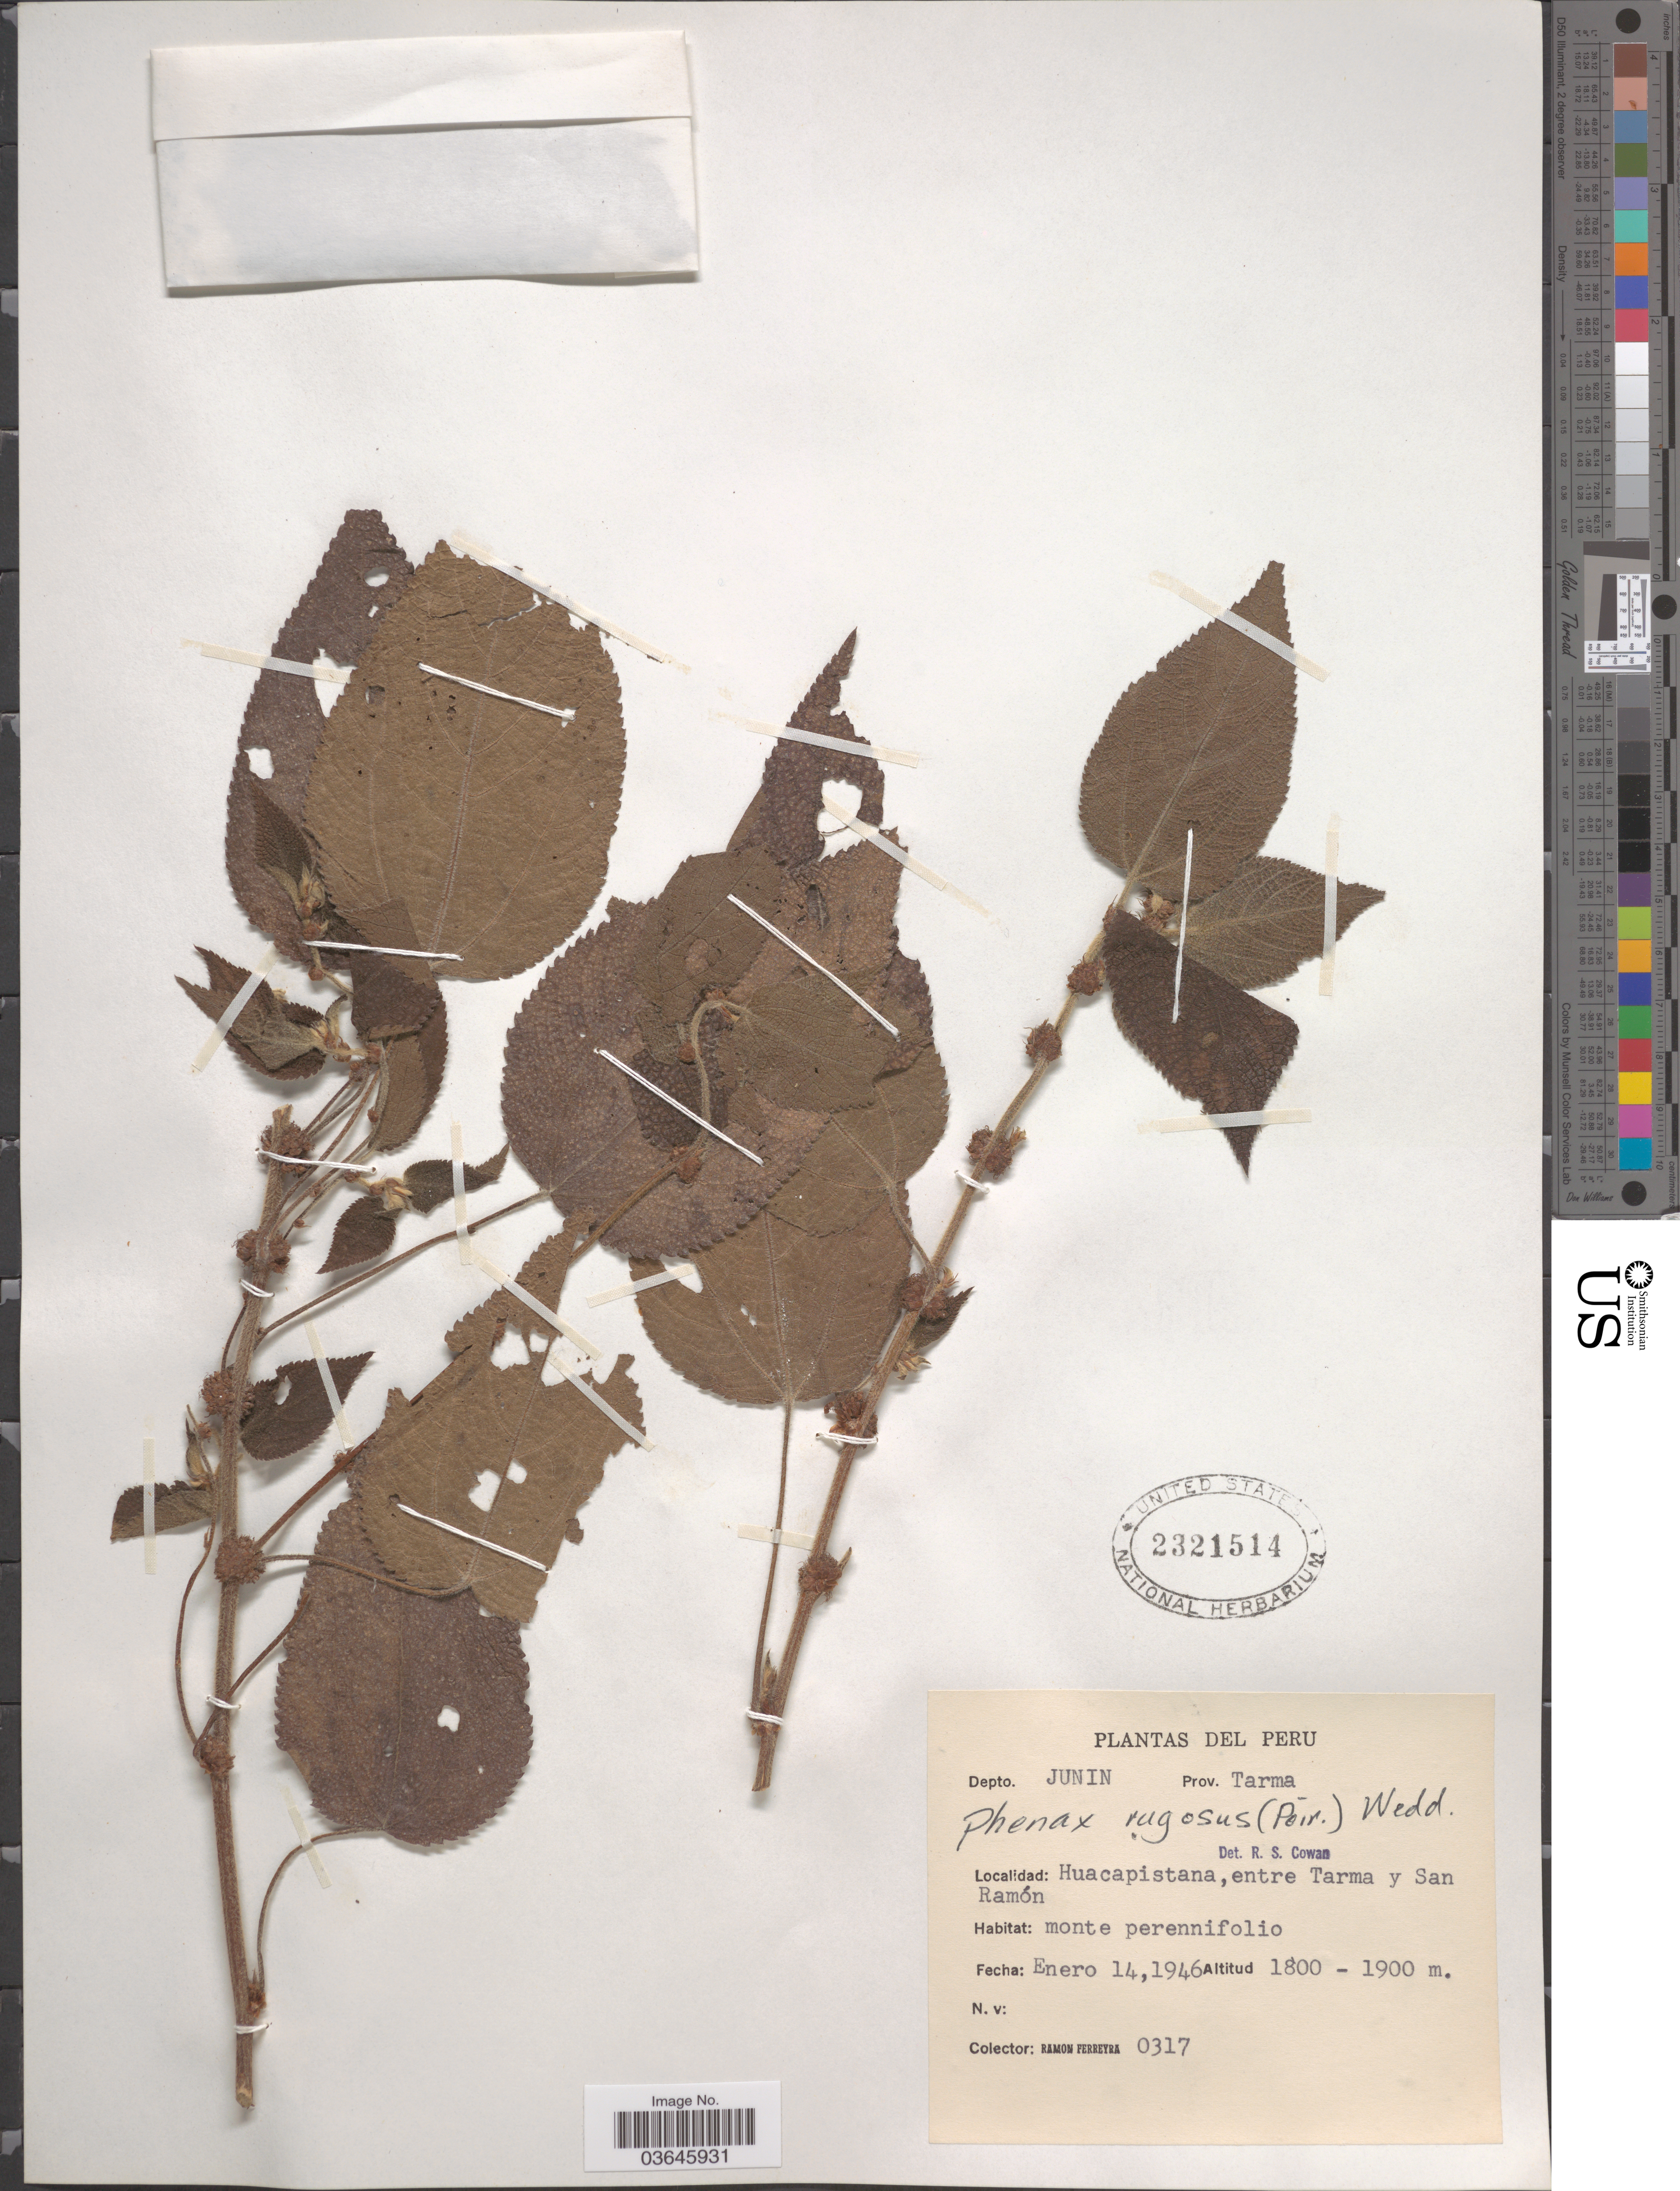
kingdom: Plantae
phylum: Tracheophyta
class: Magnoliopsida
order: Rosales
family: Urticaceae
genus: Phenax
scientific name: Phenax rugosus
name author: (Poir.) Wedd.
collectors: R. A. Ferreyra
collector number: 0317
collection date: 1946-01-14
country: Peru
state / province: Junín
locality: Depto. Junin. Prov. Tarma. Huacapistana, entre Tarma y San Ramón.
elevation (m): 1800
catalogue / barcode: US 2321514